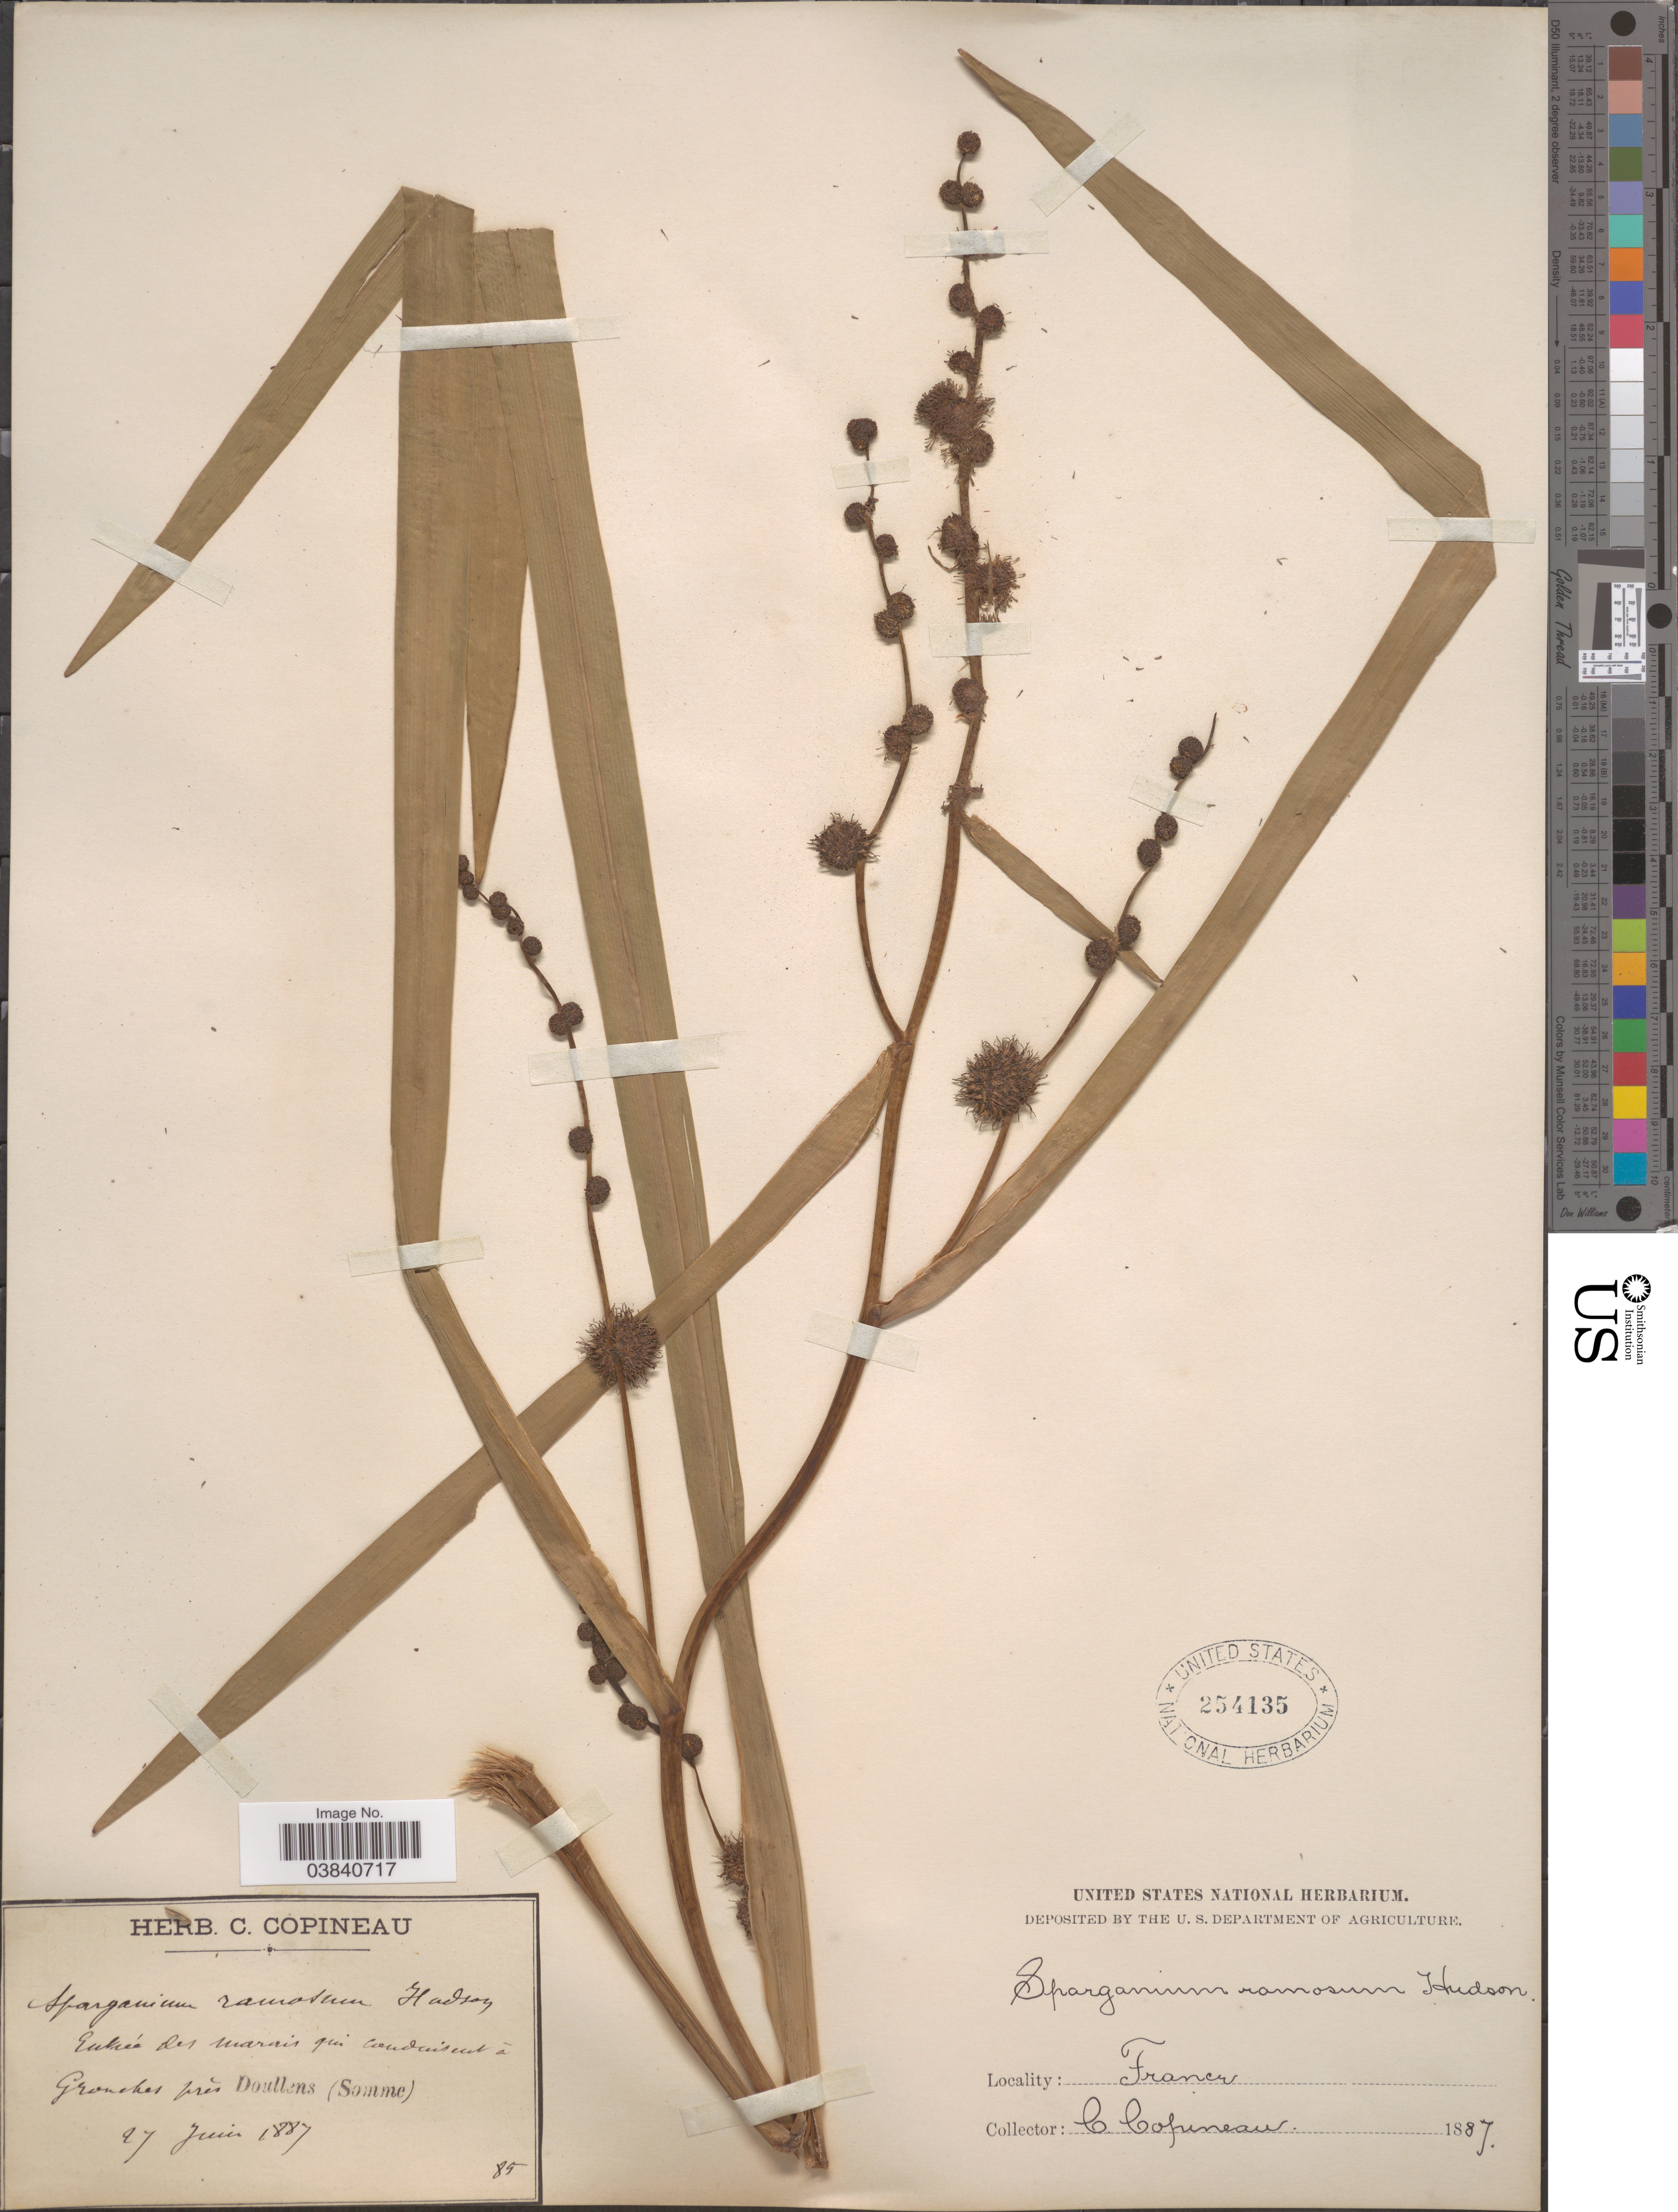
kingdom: Plantae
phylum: Tracheophyta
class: Liliopsida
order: Poales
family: Typhaceae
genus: Sparganium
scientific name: Sparganium ramosum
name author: Huds.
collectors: C. Copineau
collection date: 1887-06-27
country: France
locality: Entrée des marais qui conduisait à Grouches près Doullens (Somme).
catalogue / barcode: US 254135